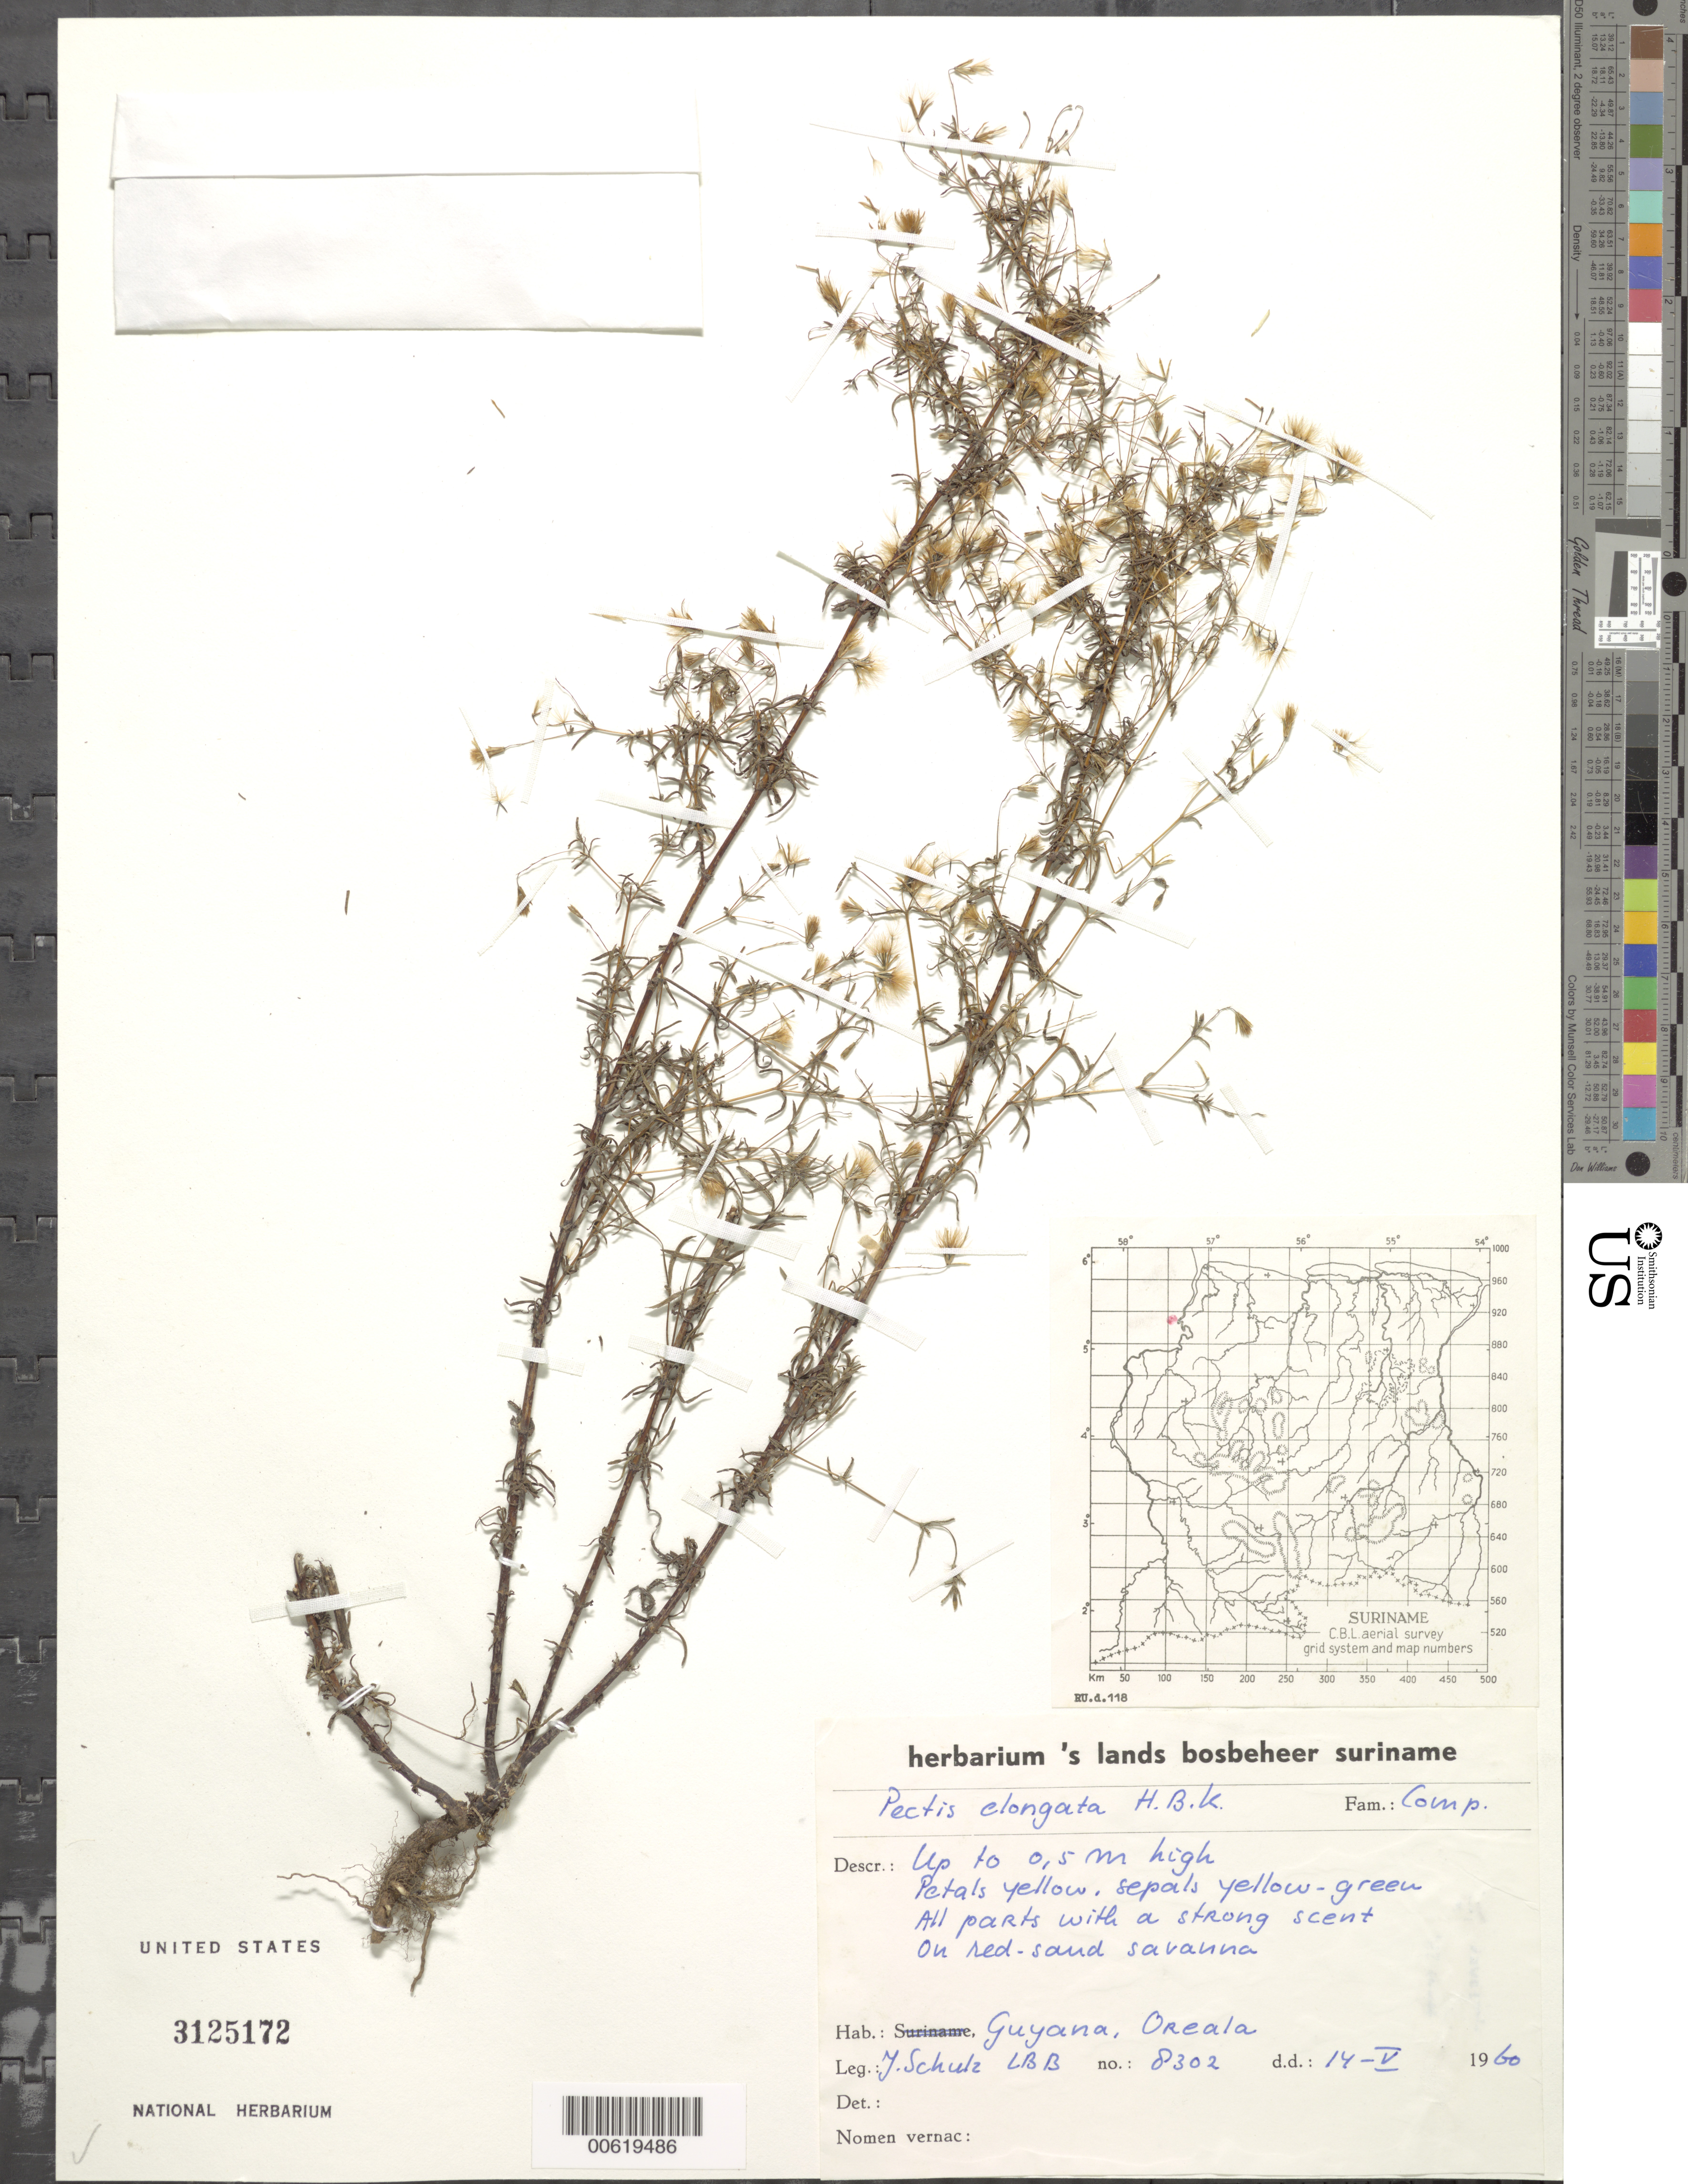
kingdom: Plantae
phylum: Tracheophyta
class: Magnoliopsida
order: Asterales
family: Asteraceae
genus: Pectis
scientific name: Pectis elongata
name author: Kunth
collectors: J. P. Schulz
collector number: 8302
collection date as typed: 14-May-60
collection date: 1960-05-14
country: Guyana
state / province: E. Berbice-Corentyne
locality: Orealla, Courantyne R.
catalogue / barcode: US 3125172